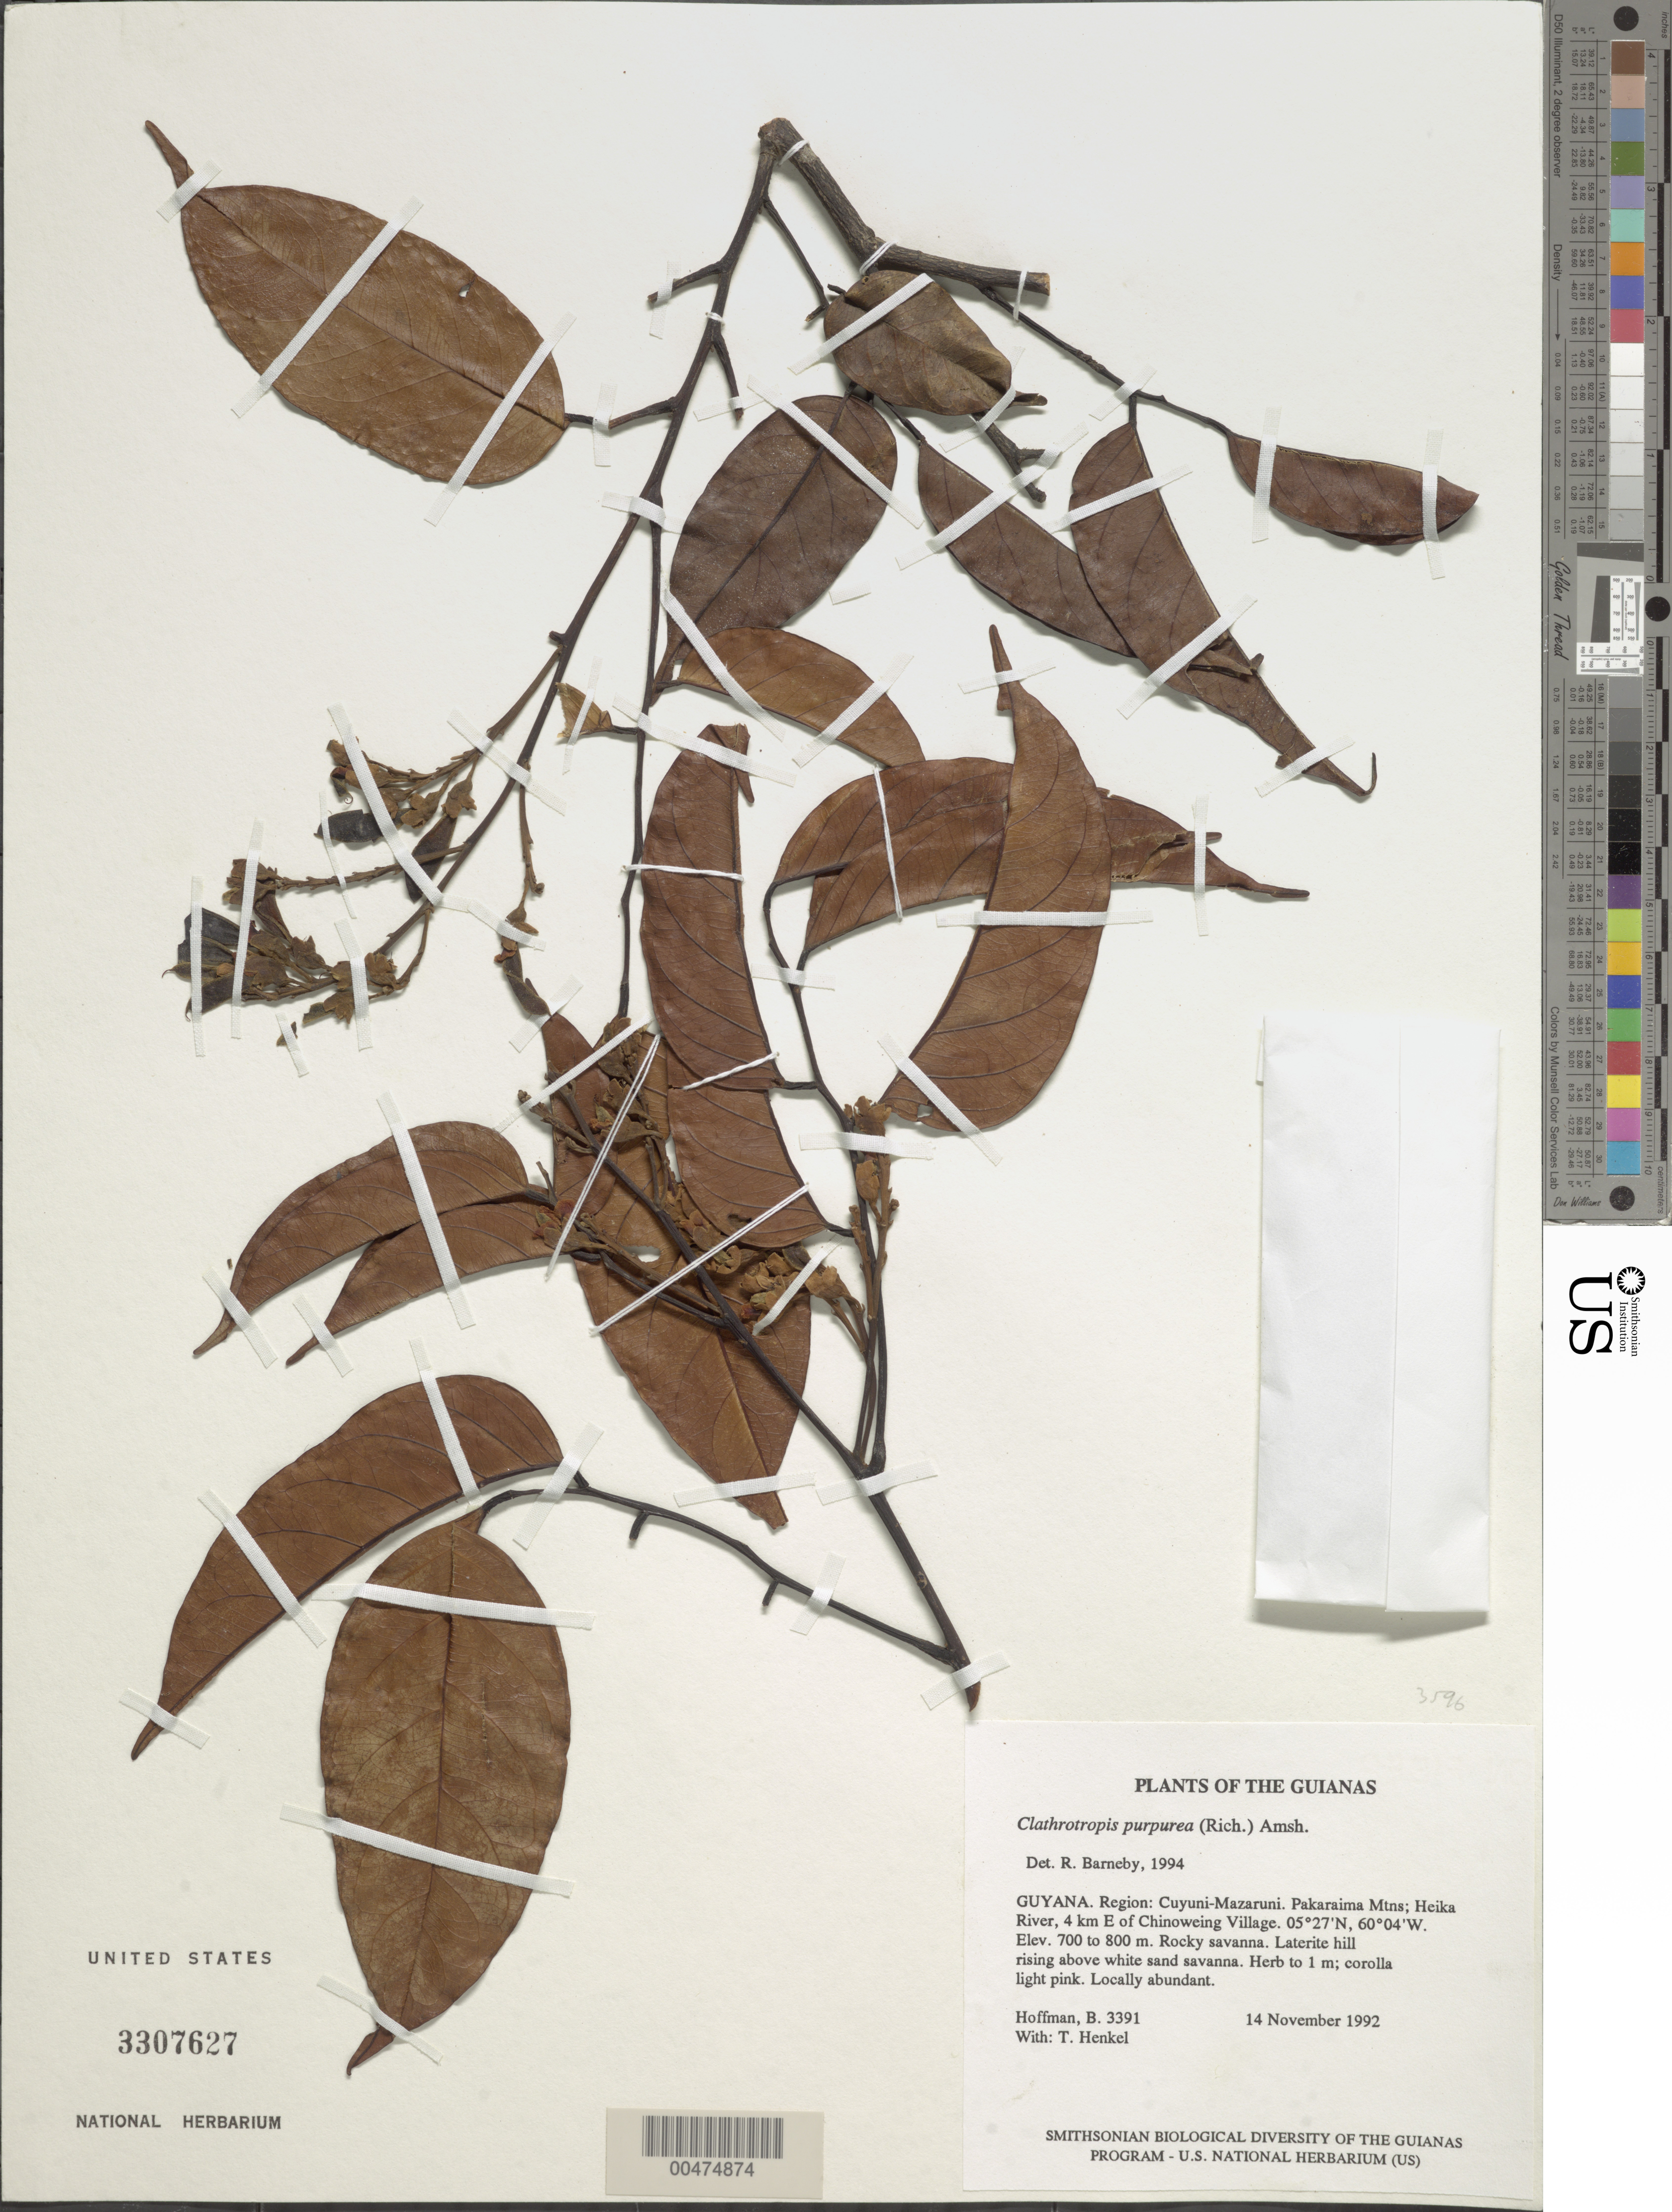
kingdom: Plantae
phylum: Tracheophyta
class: Magnoliopsida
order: Fabales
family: Fabaceae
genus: Clathrotropis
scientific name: Clathrotropis purpurea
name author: (Rich.) Amshoff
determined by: Barneby, Rupert C., (NY)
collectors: B. Hoffman & T. Henkel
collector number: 3391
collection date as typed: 14 November 1992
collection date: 1992-11-14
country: Guyana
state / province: Cuyuni-Mazaruni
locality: Pakaraima Mountains; Heika River, 4 km E of Chinoweing village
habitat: Rocky savanna. Laterite hill rising above white sand savanna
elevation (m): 700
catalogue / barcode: US 3307627